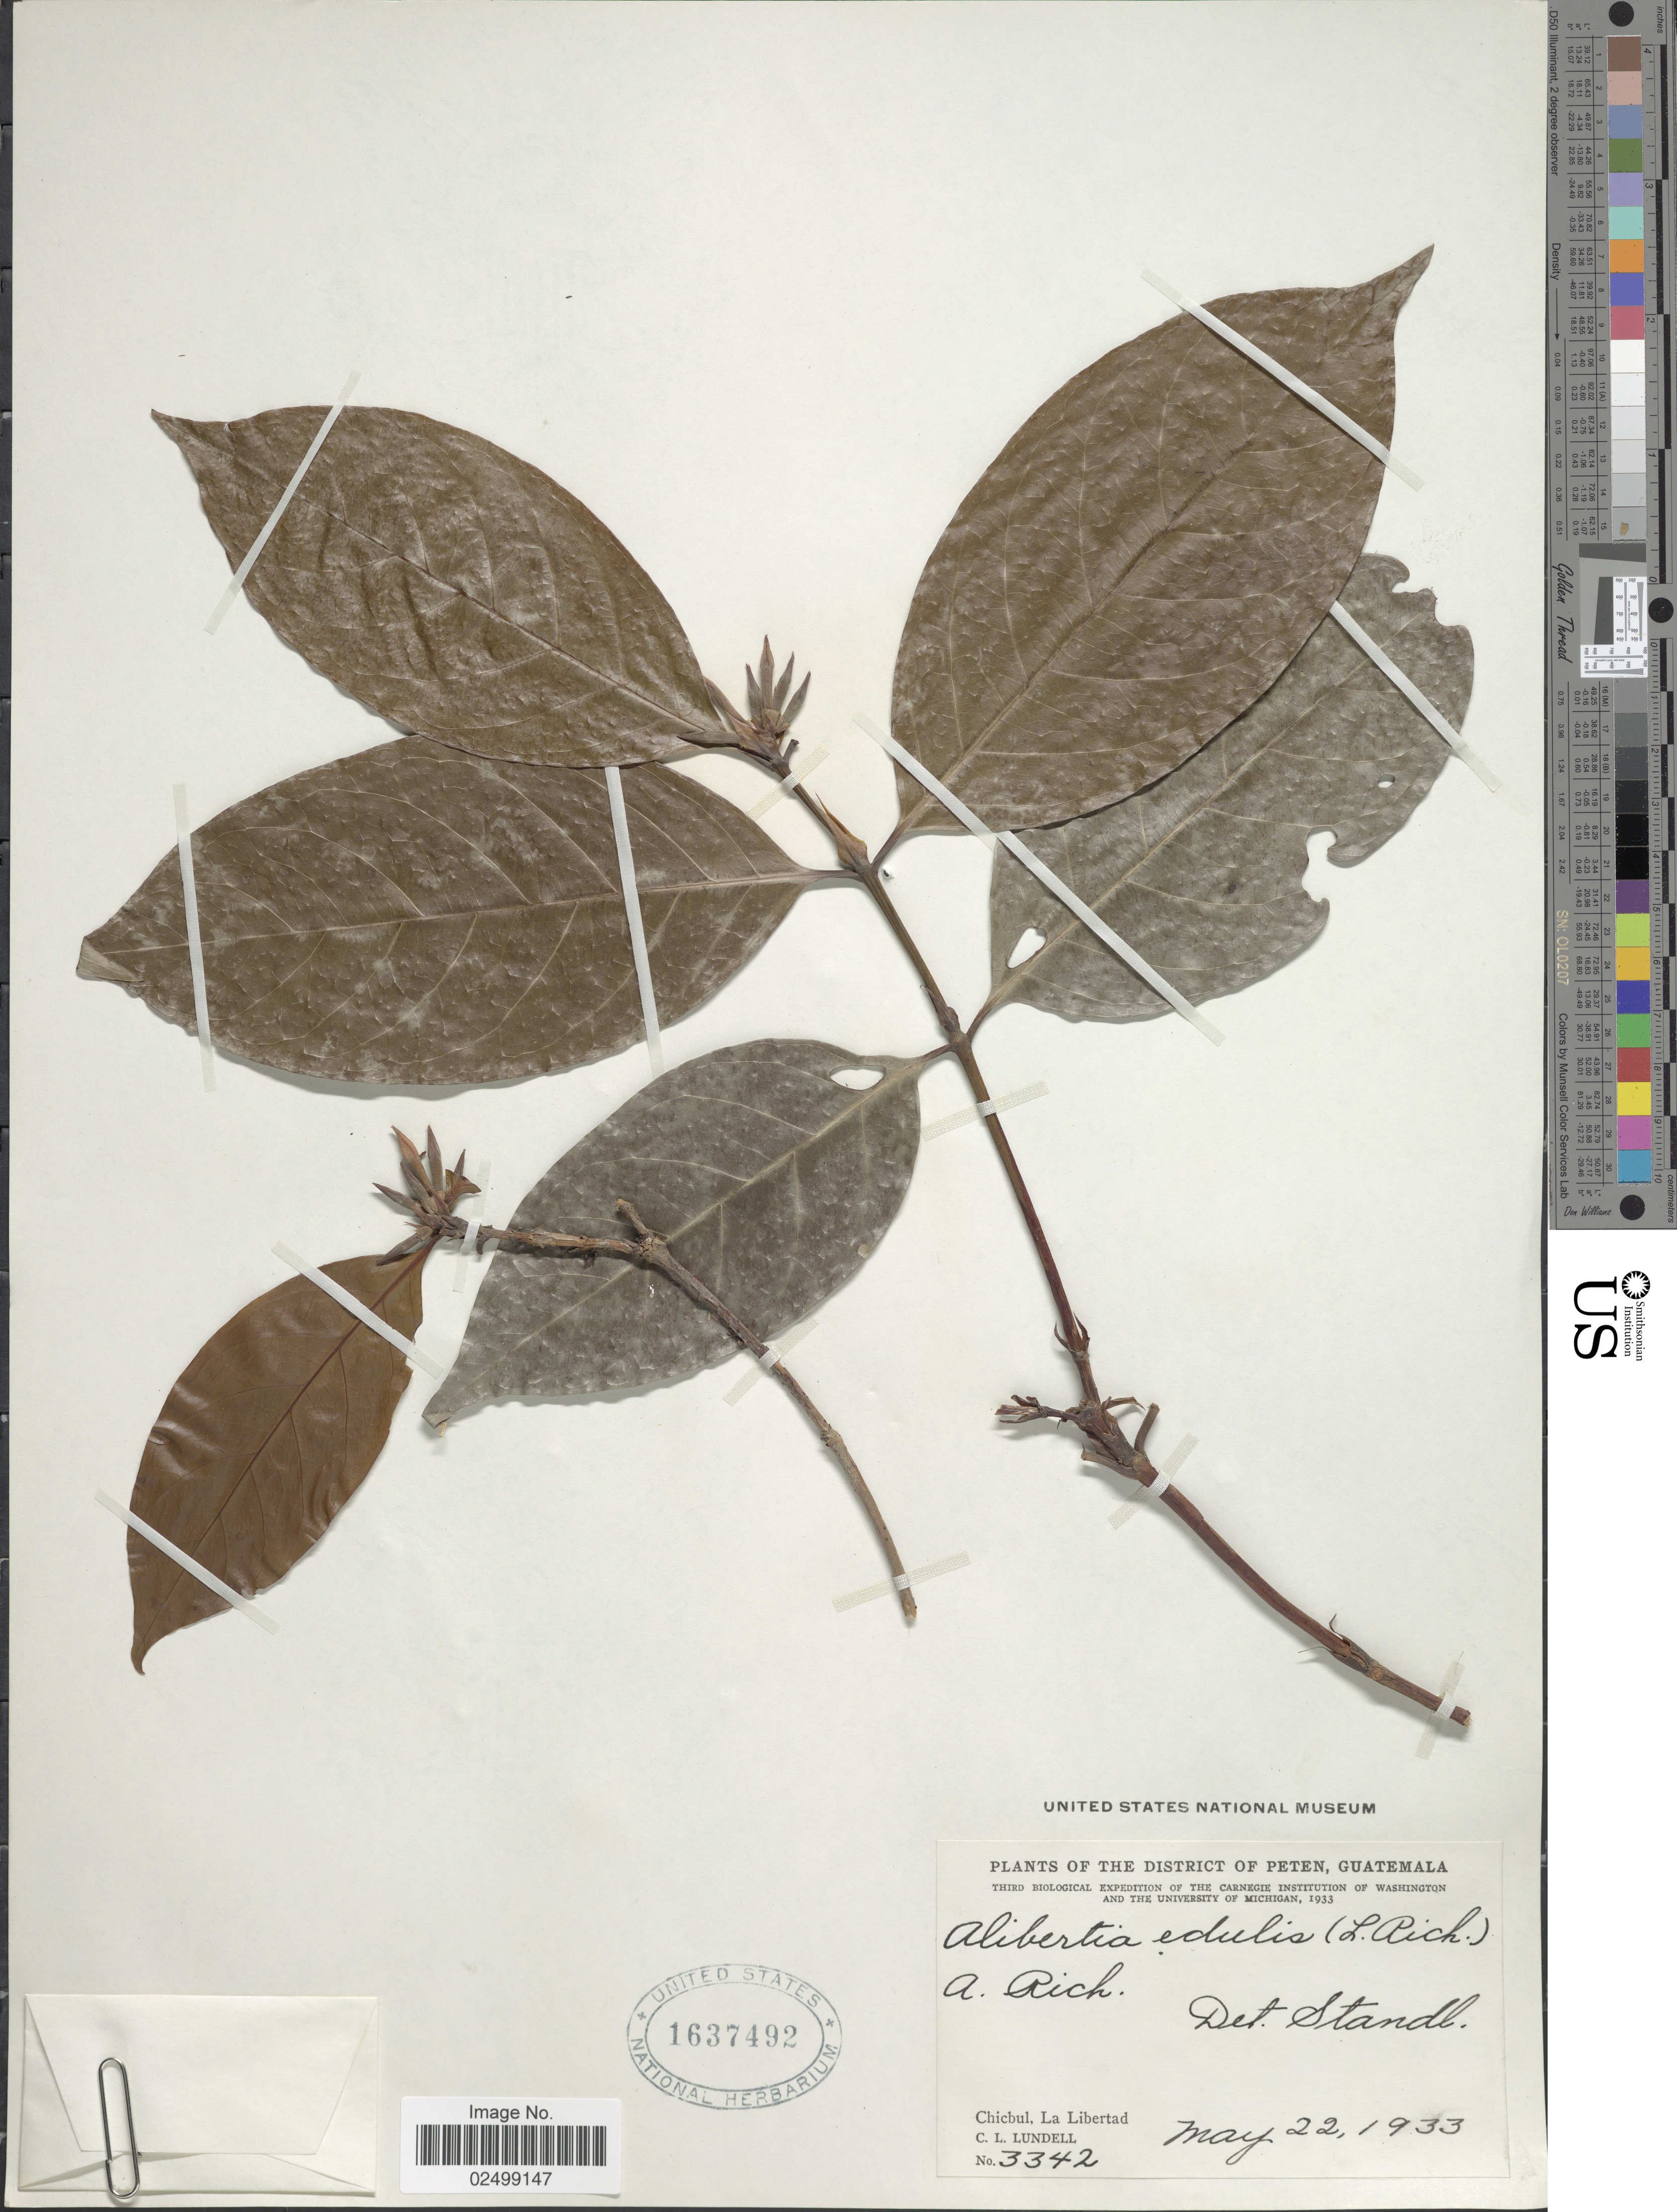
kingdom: Plantae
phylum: Tracheophyta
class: Magnoliopsida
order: Gentianales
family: Rubiaceae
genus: Alibertia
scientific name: Alibertia edulis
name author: (Rich.) A. Rich. ex DC.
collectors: C. L. Lundell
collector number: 3342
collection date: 1933-05-22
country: Guatemala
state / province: El Petén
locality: District of Peten. Chicbul, La Libertad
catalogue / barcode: US 1637492